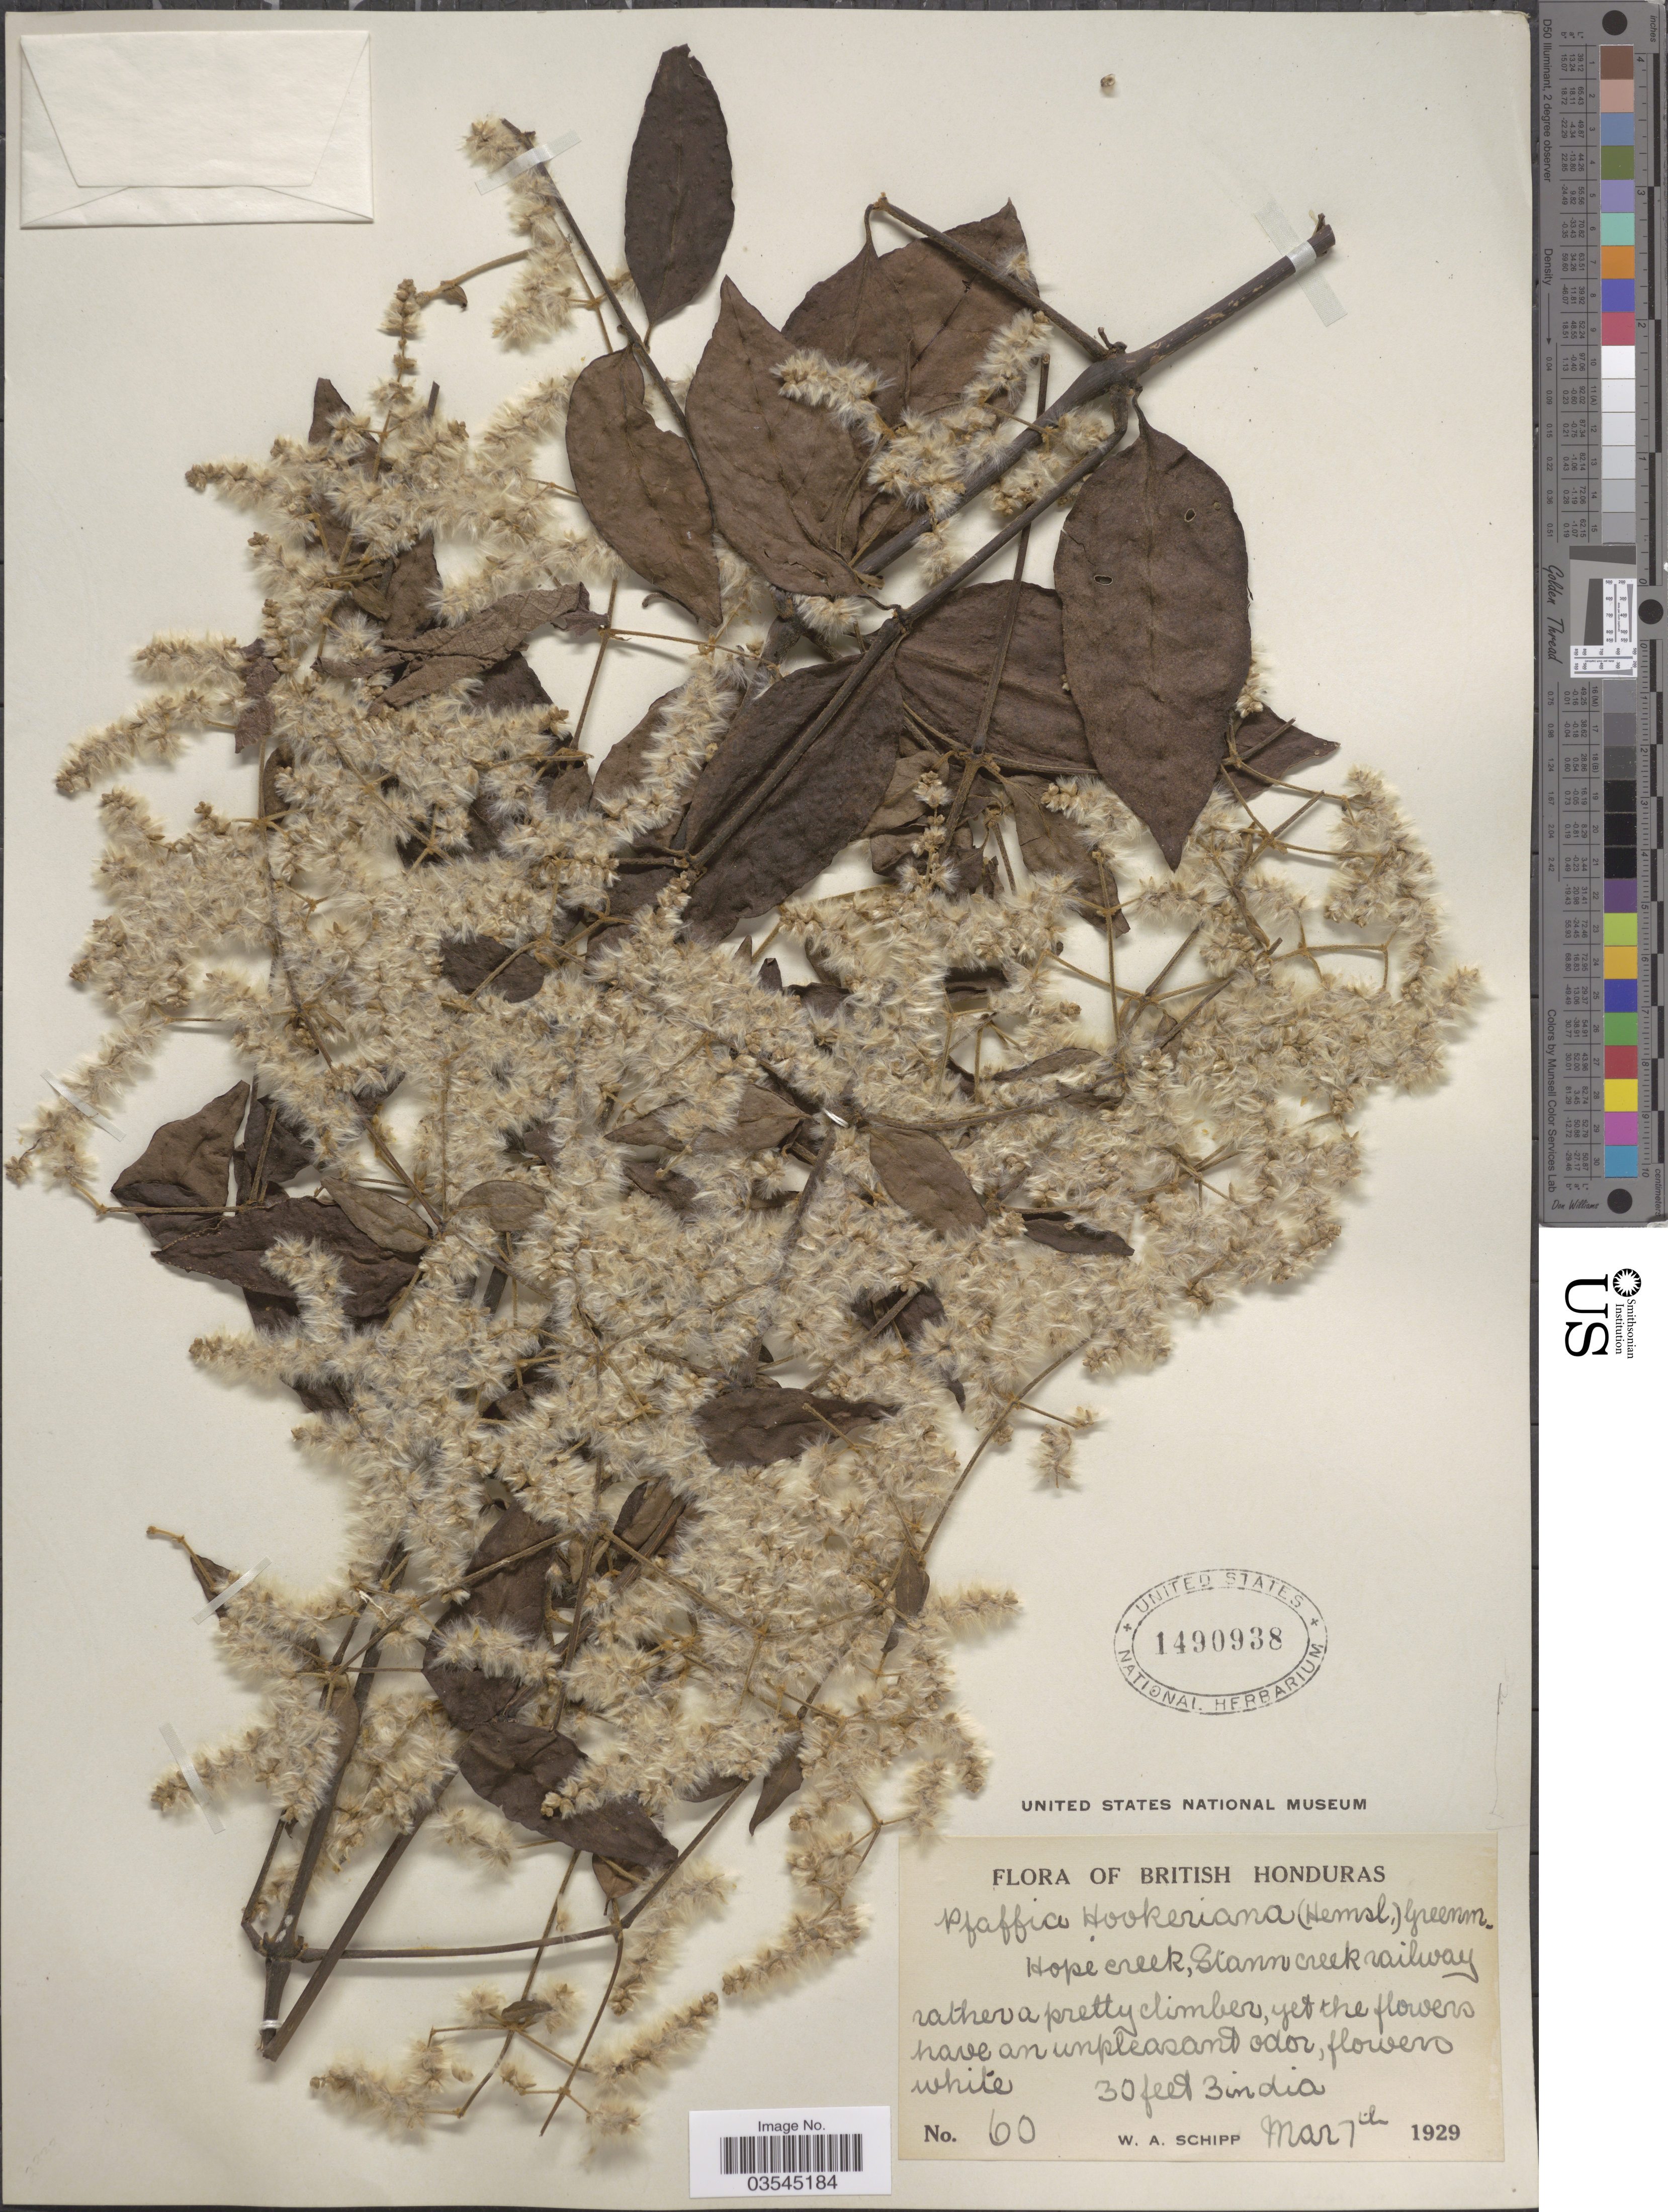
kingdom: Plantae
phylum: Tracheophyta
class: Magnoliopsida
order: Caryophyllales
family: Amaranthaceae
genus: Pfaffia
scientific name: Pfaffia hookeriana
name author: (Hemsl.) Greenm.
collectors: W. Schipp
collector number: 60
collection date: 1929-03-07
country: Belize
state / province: Stann Creek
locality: British Honduras. Hope Creek, Stann creek railway.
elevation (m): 9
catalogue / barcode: US 1490938